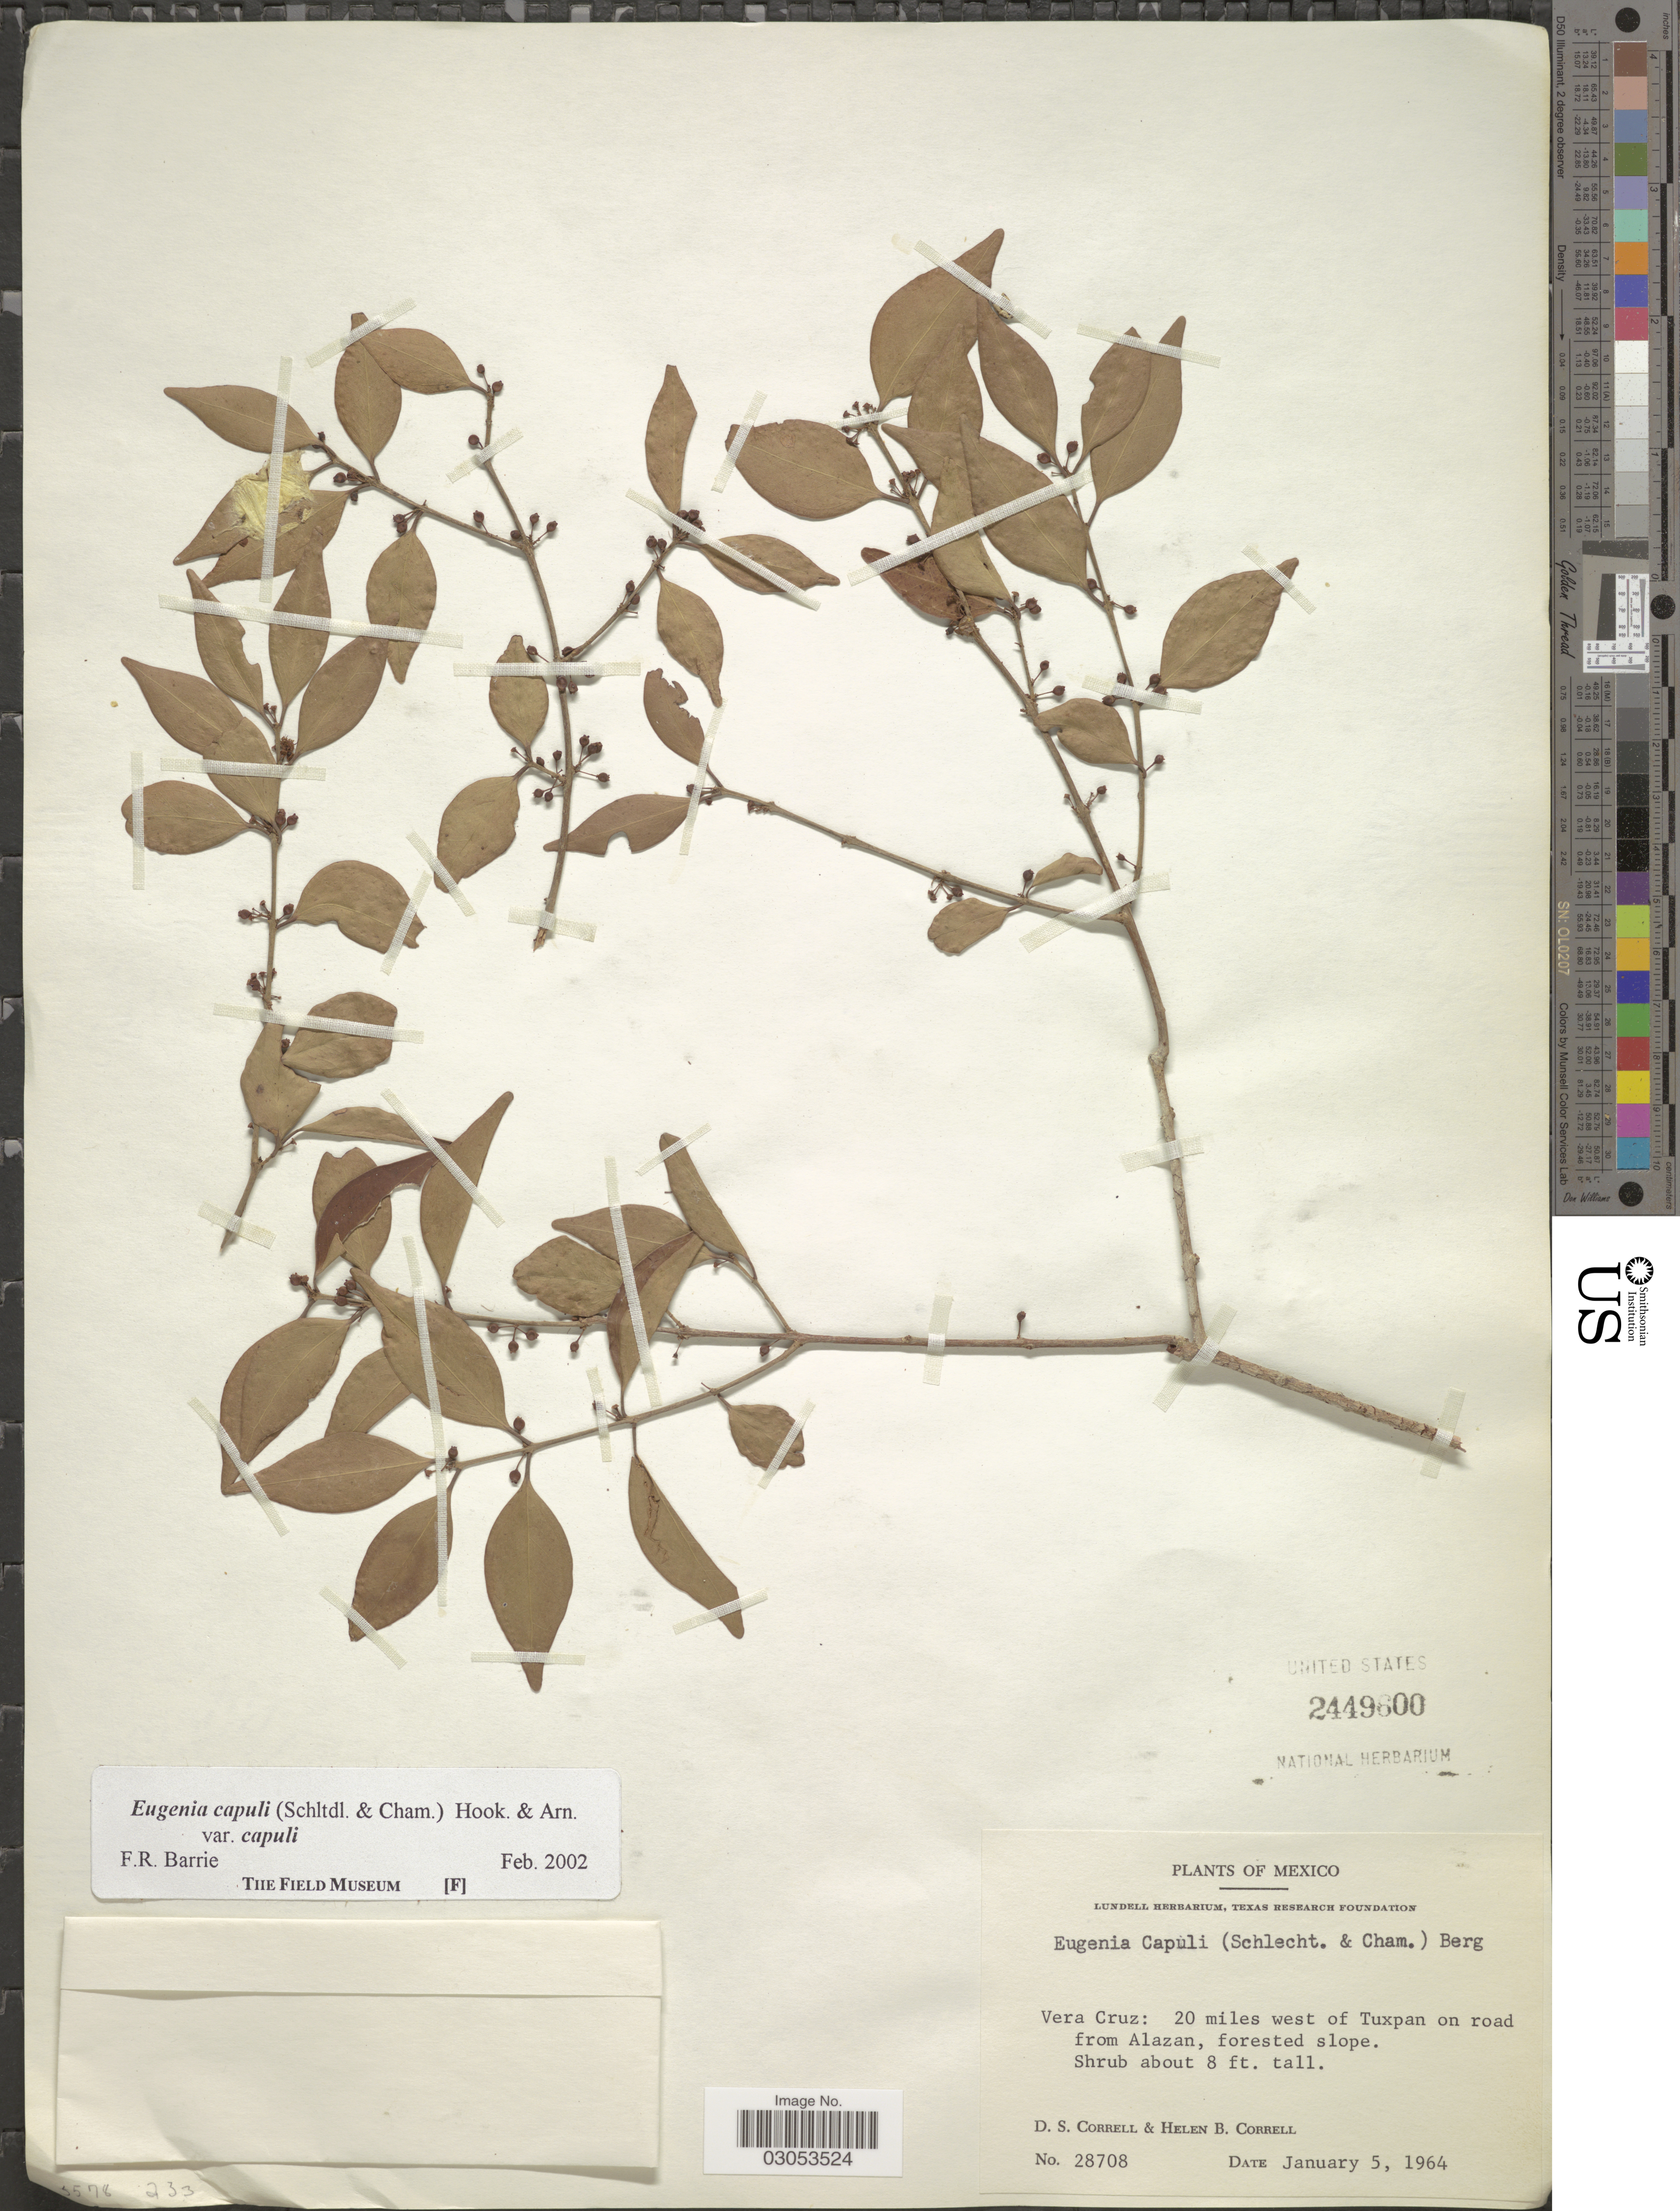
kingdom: Plantae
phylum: Tracheophyta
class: Magnoliopsida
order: Myrtales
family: Myrtaceae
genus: Eugenia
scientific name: Eugenia capuli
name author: (Schltdl. & Cham.) Hook. & Arn.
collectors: D. S. Correll & H. Correll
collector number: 28708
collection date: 1964-01-05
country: Mexico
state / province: Veracruz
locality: Vera Cruz: 20 miles west of Tuxpan on road from Alazan, forested slope.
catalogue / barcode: US 2449600